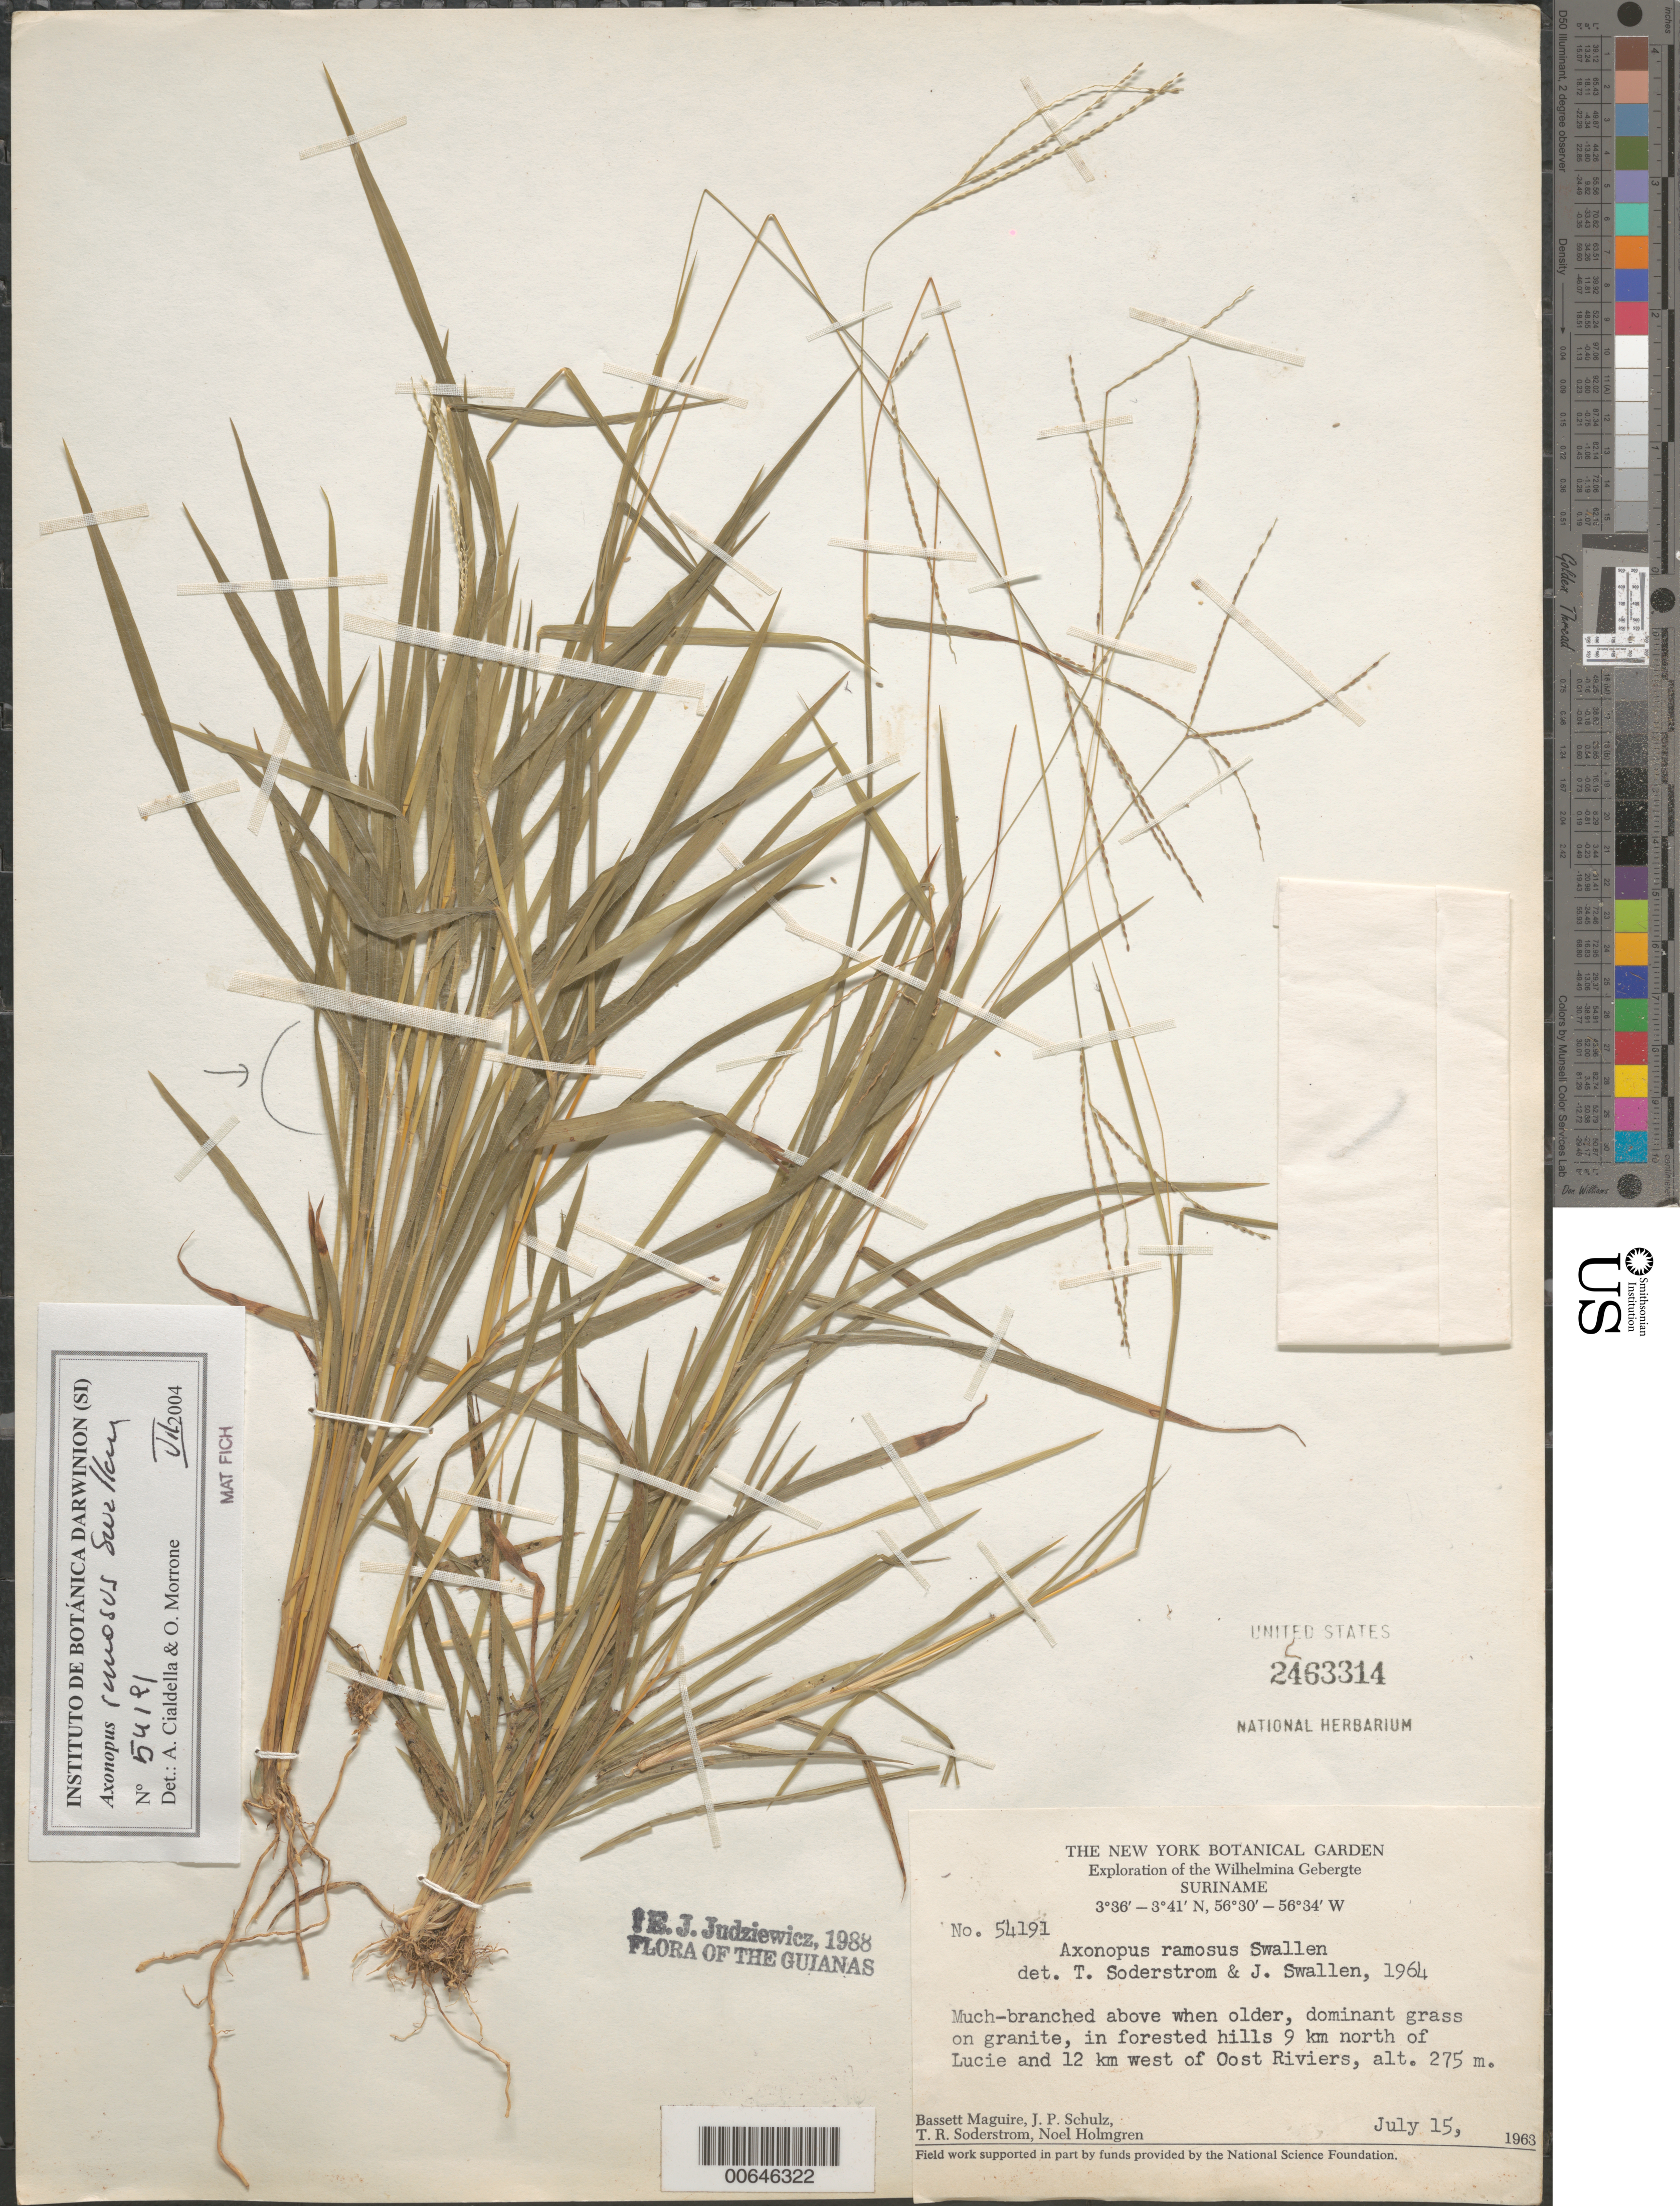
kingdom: Plantae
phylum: Tracheophyta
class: Liliopsida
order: Poales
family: Poaceae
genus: Axonopus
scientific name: Axonopus ramosus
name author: Swallen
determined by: Judziewicz, E. J.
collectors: B. Maguire, J. P. Schulz, T. R. Soderstrom & N. H. Holmgren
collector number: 54191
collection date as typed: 15-Jul-63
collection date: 1963-07-15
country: Suriname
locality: Lucie R., 9 km N of and 12 km W of Oost R., Wilhelmina Gebergte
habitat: Dominant grass on granite, in forested hills.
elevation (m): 275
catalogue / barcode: US 2463314